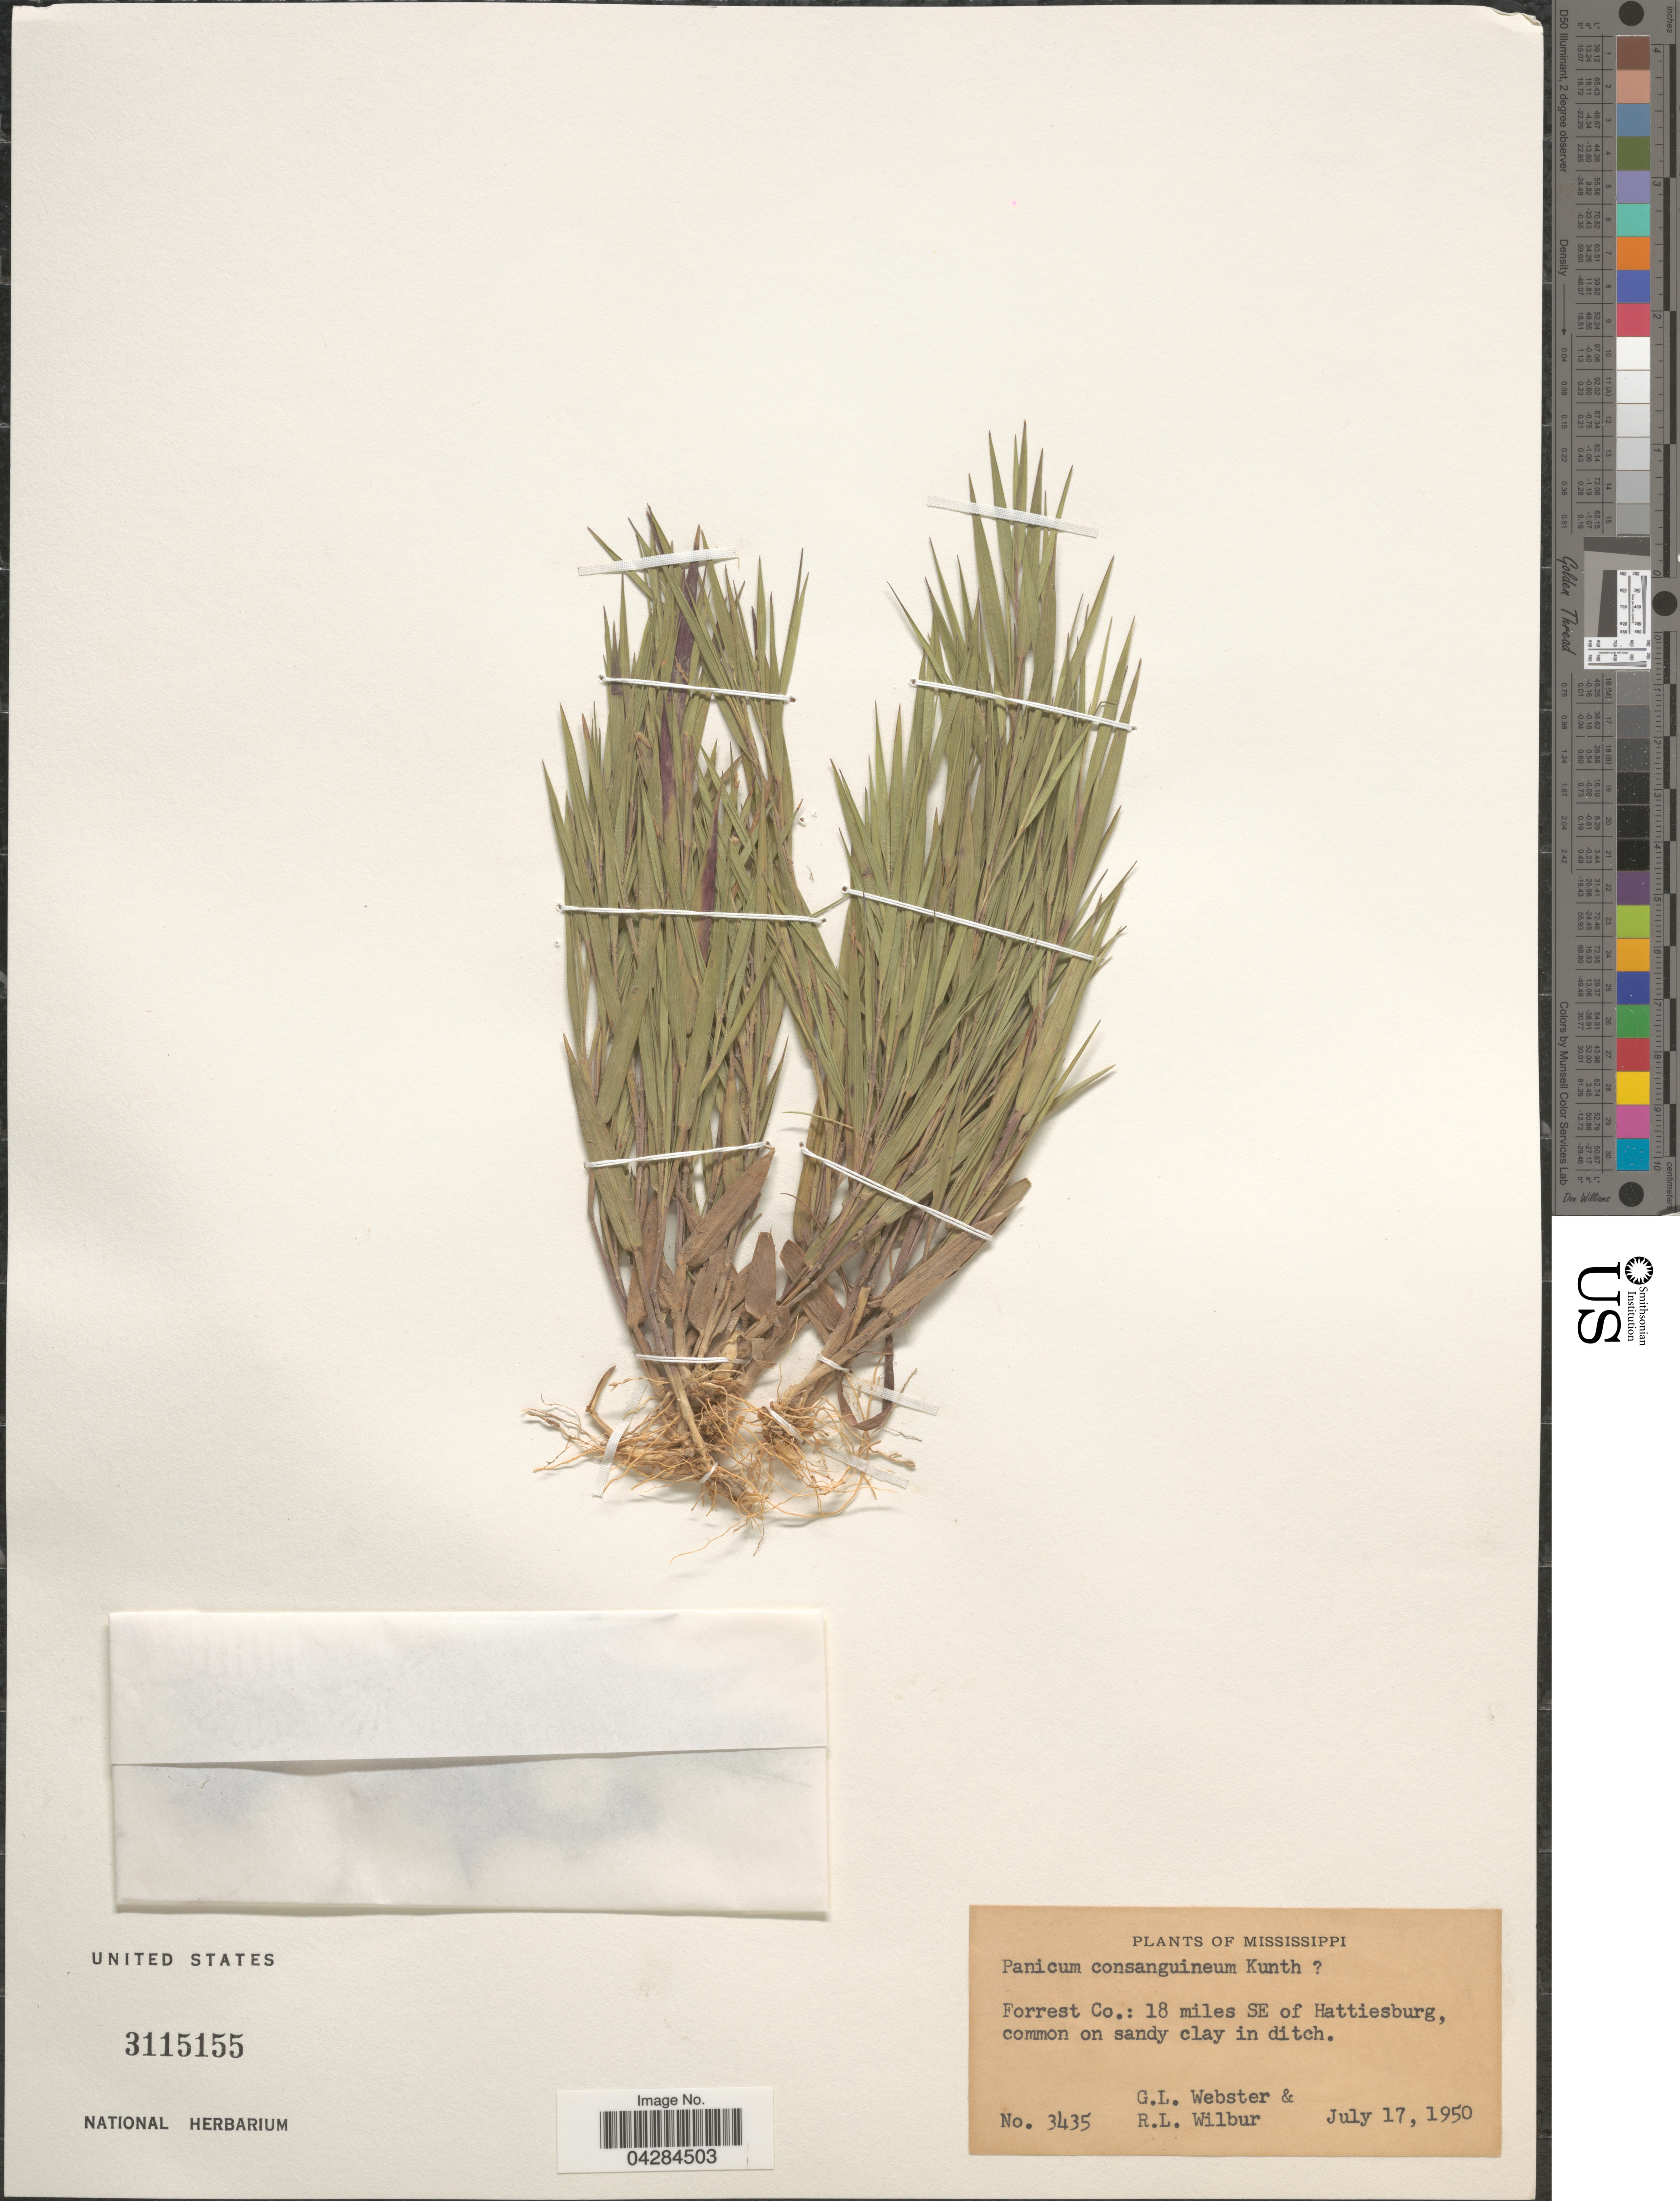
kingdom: Plantae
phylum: Tracheophyta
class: Liliopsida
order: Poales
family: Poaceae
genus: Dichanthelium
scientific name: Dichanthelium ovale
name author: (Elliott) Gould & C.A. Clark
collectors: G. L. Webster & R. L. Wilbur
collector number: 3435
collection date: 1950-07-17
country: United States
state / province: Mississippi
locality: Forrest Co.: 18 miles SE of Hattiesburg.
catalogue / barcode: US 3115155